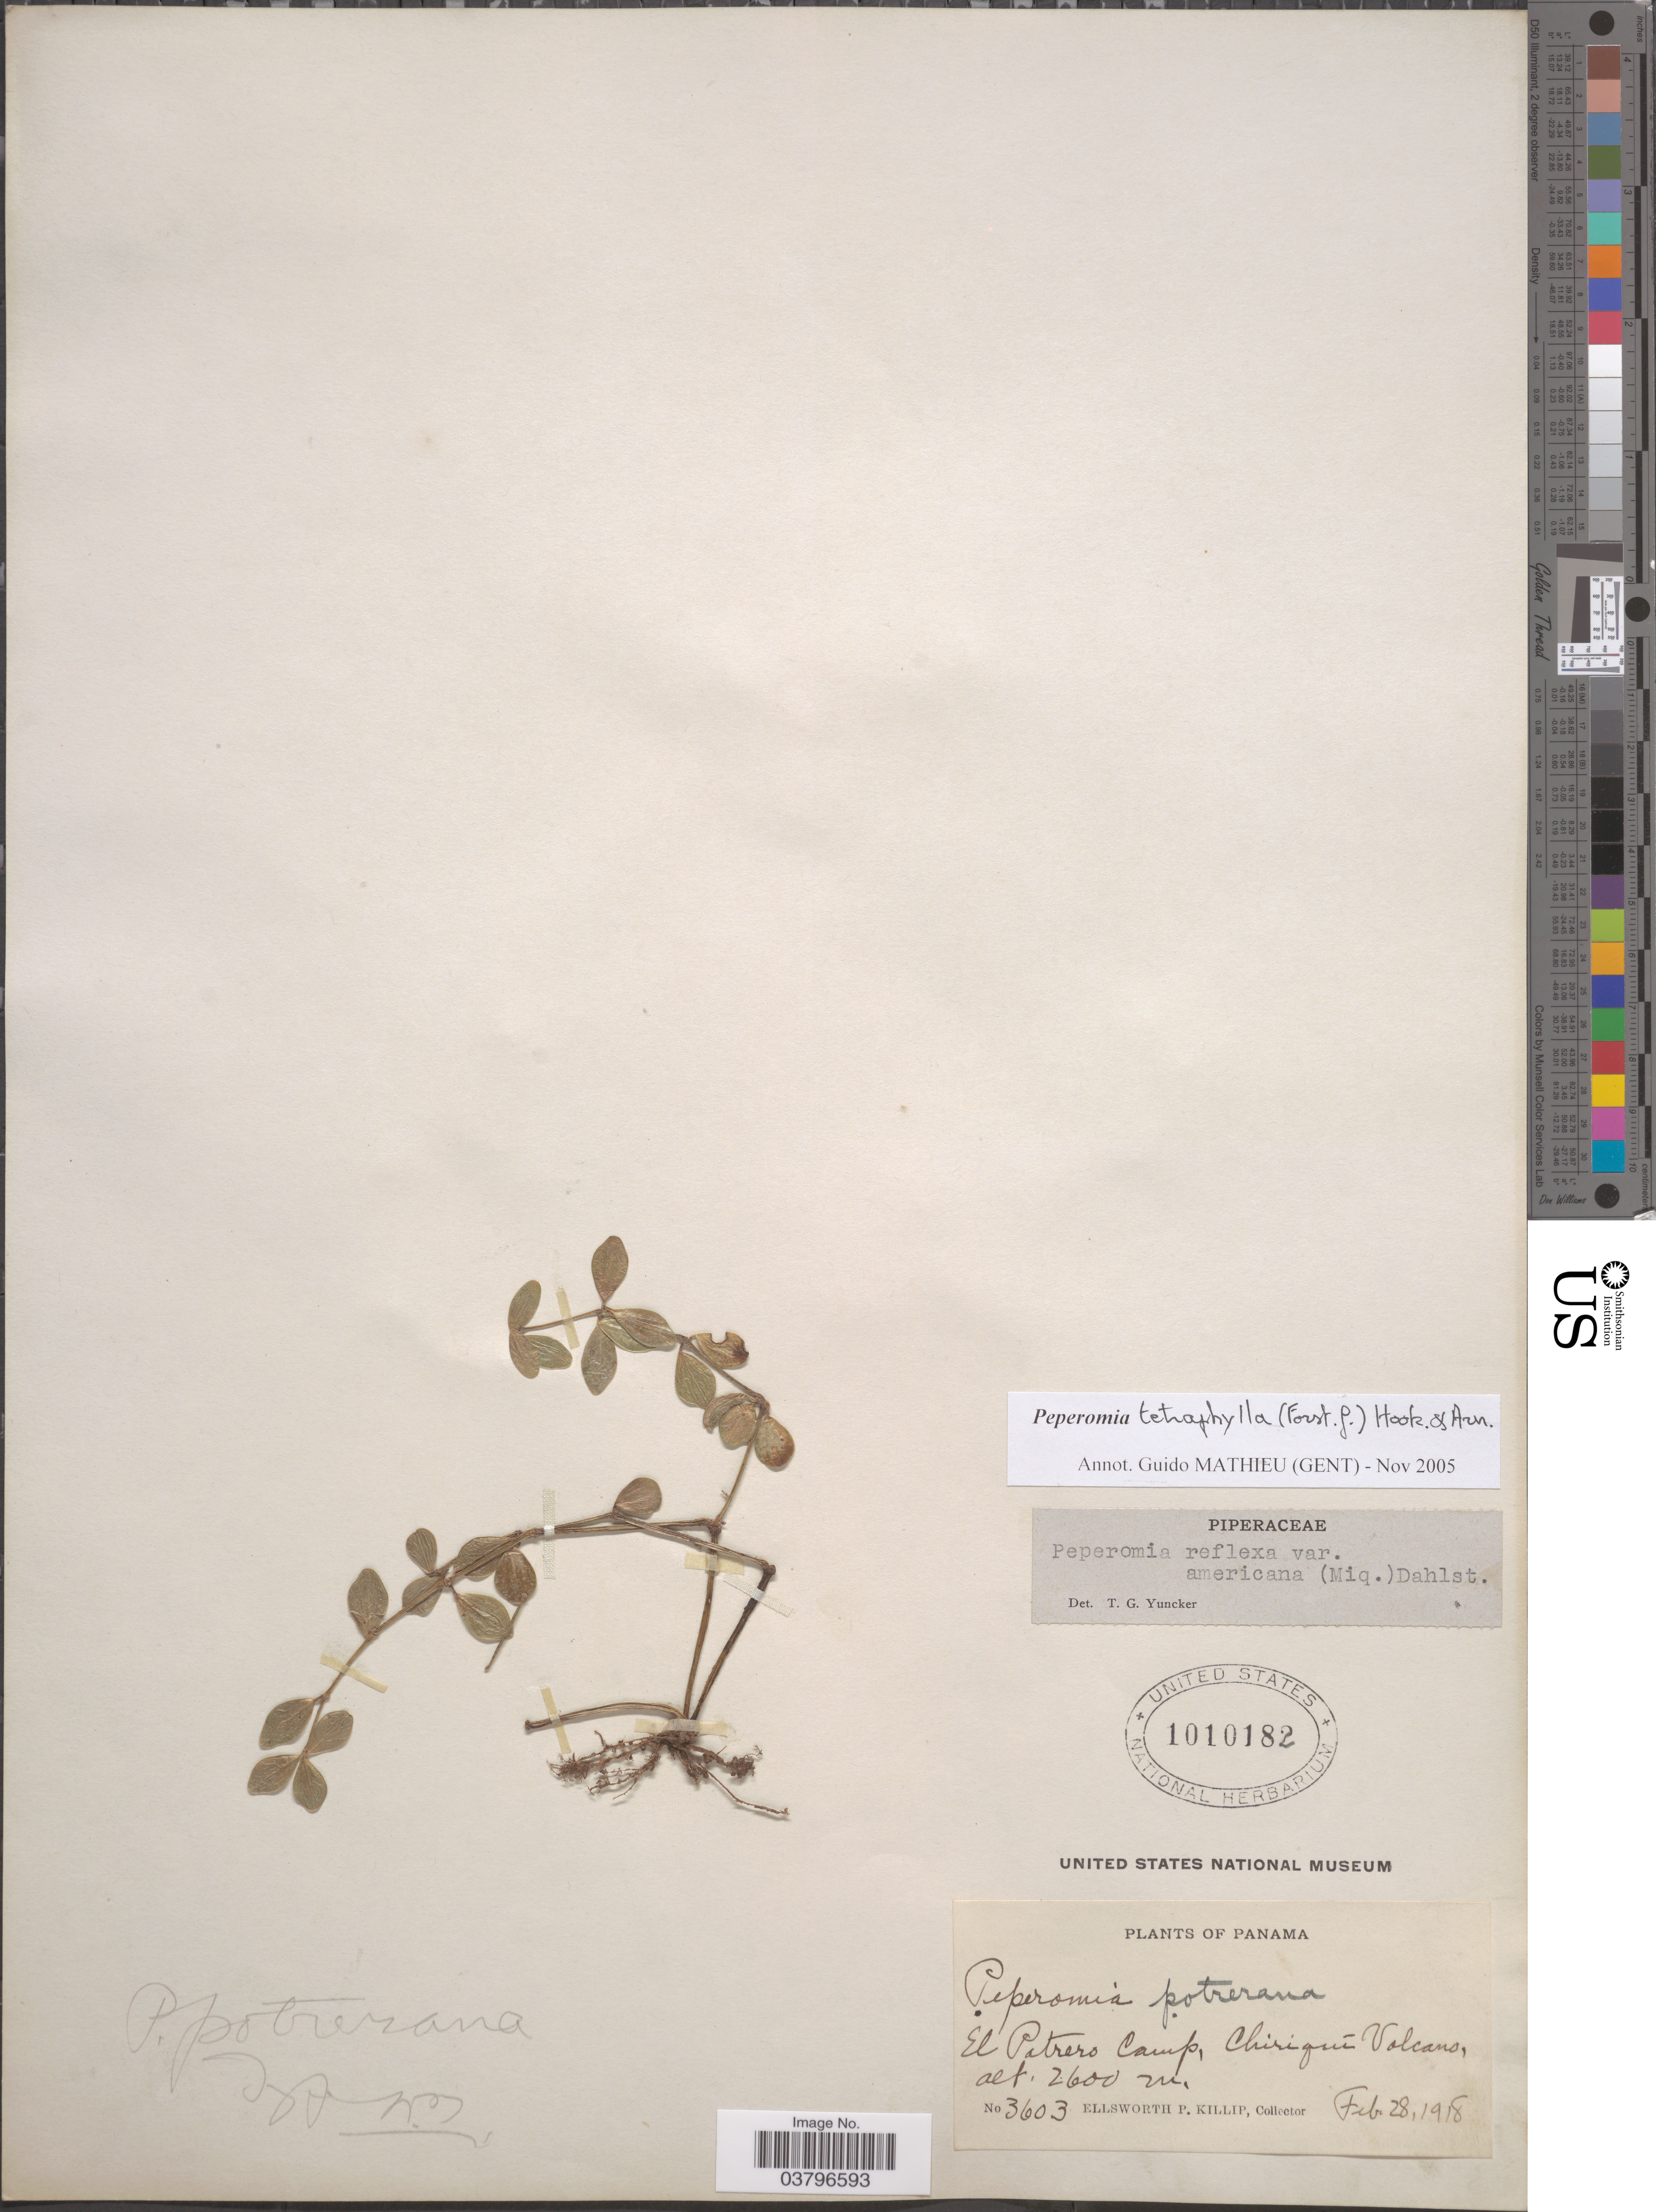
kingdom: Plantae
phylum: Tracheophyta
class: Magnoliopsida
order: Piperales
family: Piperaceae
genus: Peperomia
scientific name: Peperomia tetraphylla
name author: (G. Forst.) Hook. & Arn.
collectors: E. P. Killip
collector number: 3603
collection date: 1918-02-28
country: Panama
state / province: Chiriqui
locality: El Patrero camp, Chiriquí Volcano.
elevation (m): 2600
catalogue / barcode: US 1010182